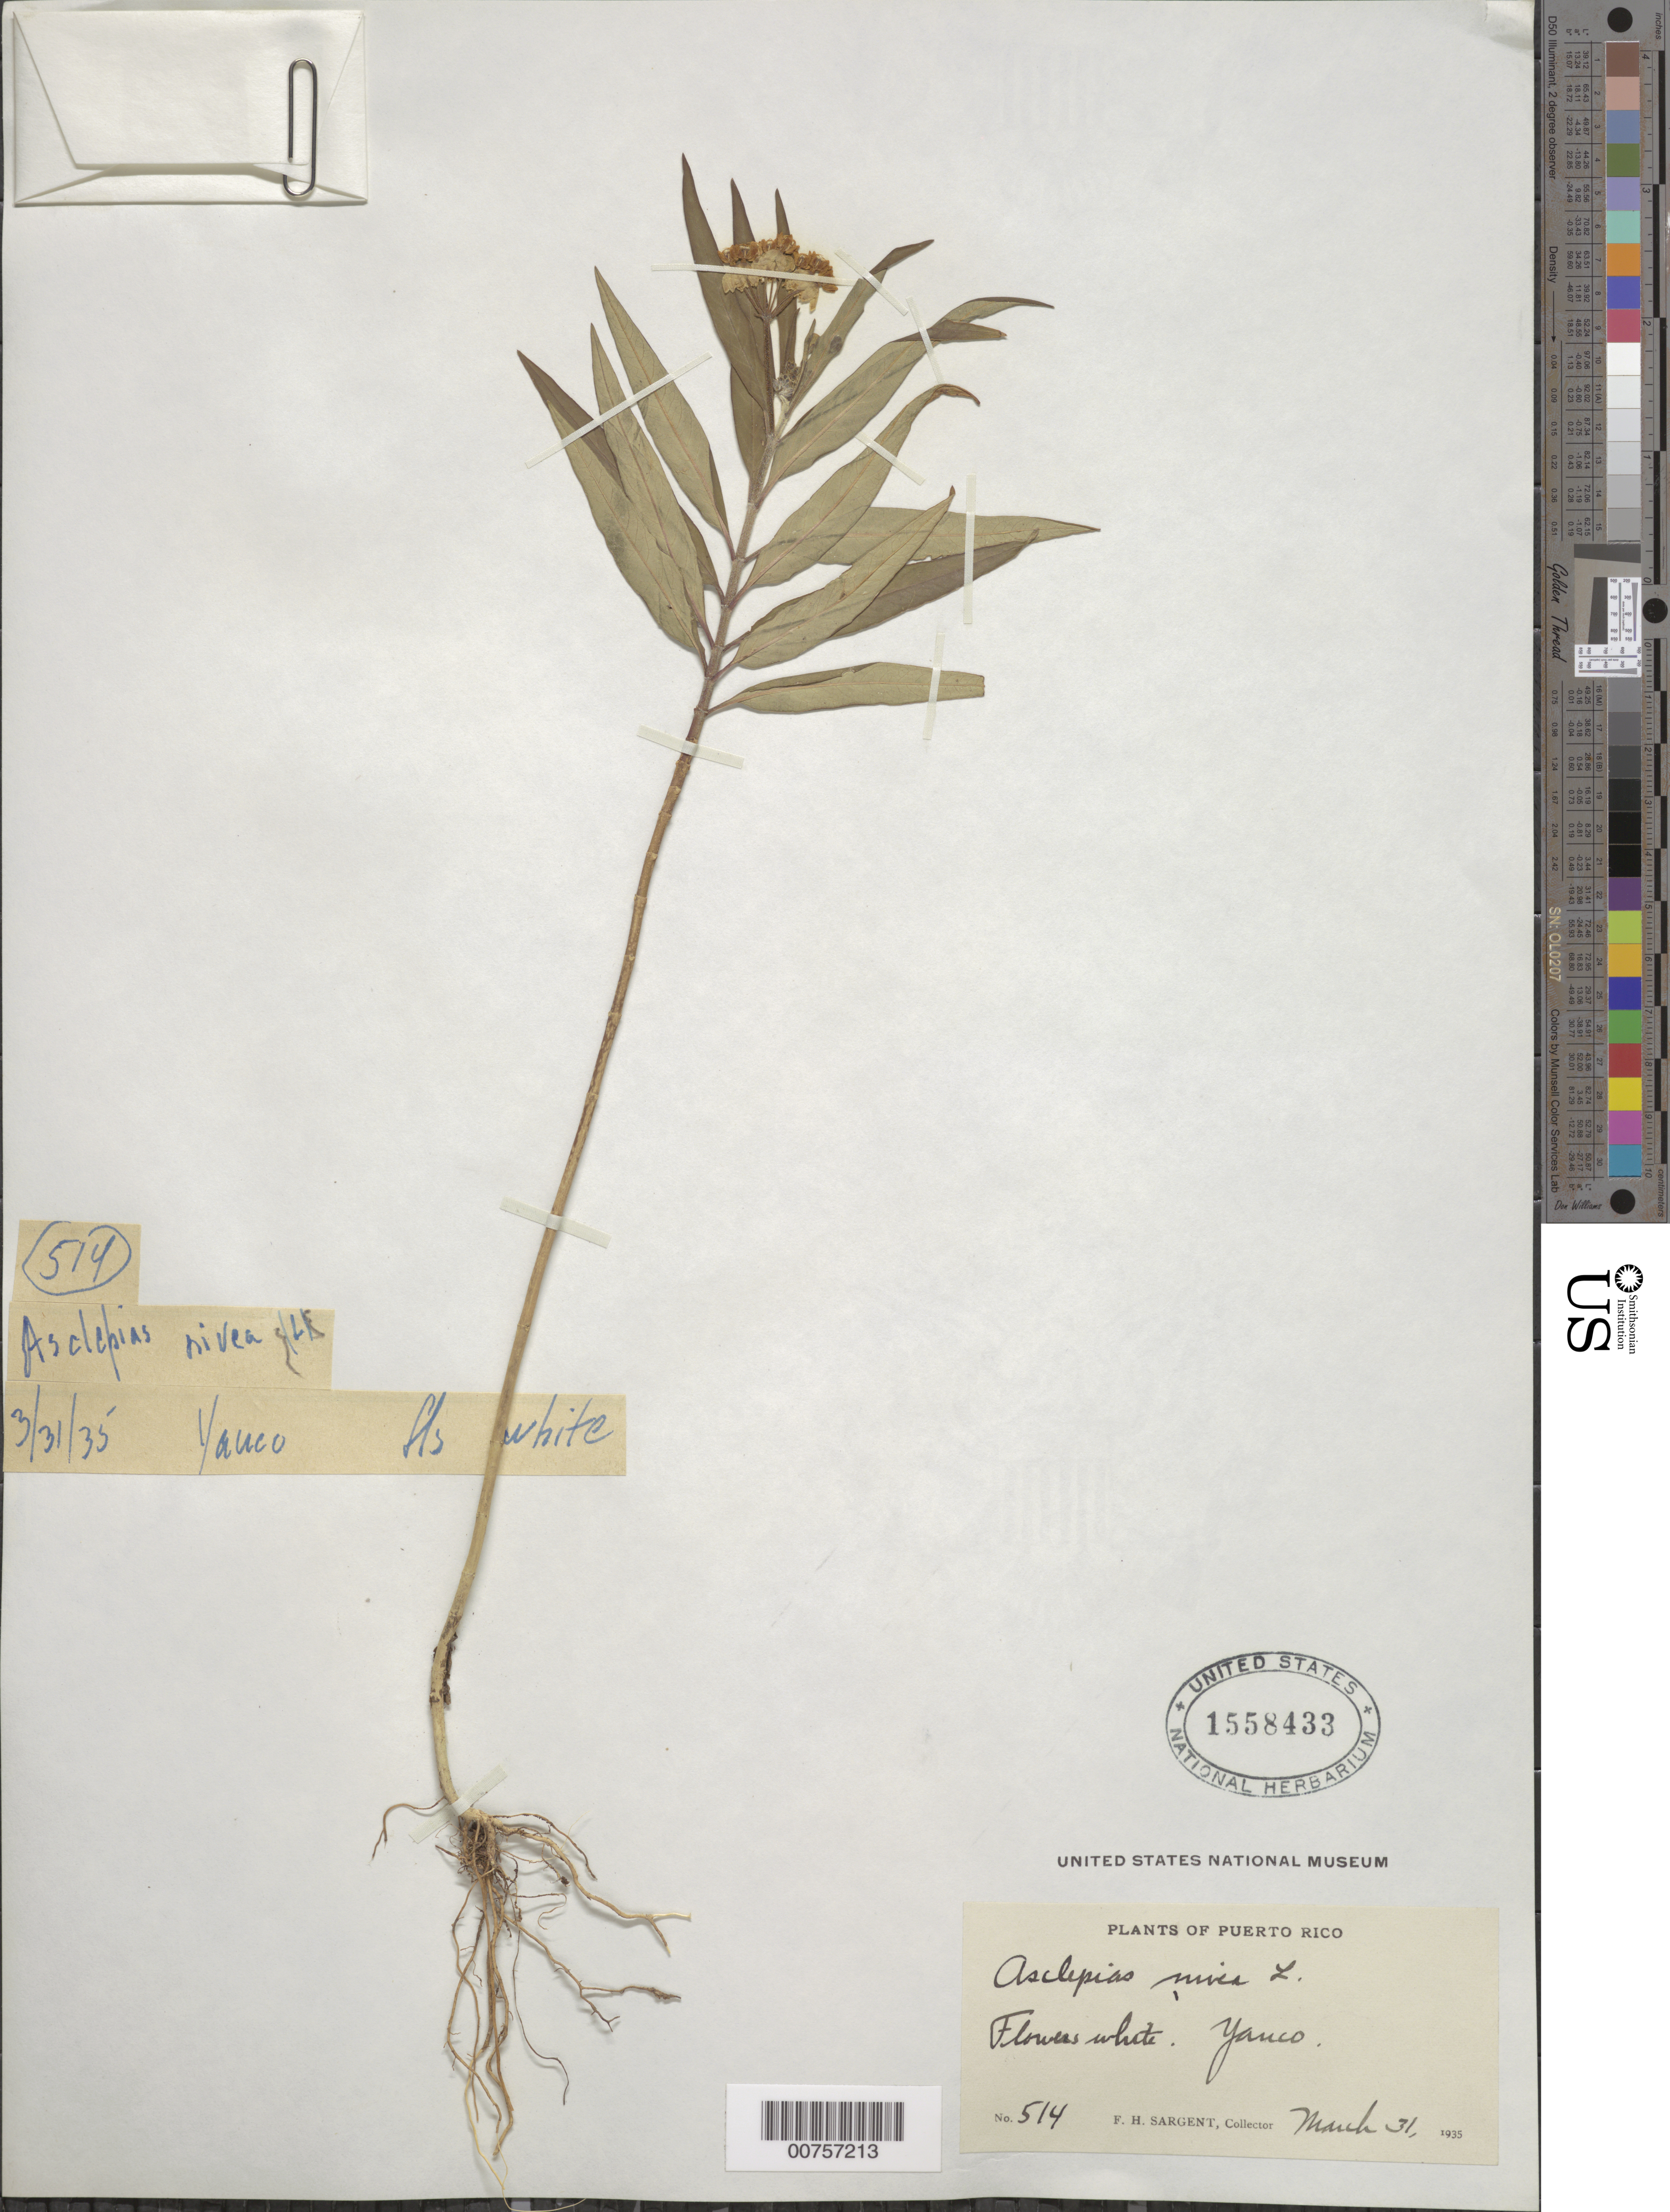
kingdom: Plantae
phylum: Tracheophyta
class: Magnoliopsida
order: Gentianales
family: Apocynaceae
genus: Asclepias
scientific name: Asclepias nivea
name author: L.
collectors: F. H. Sargent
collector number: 514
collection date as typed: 31 Mar 1935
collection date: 1935-03-31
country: Puerto Rico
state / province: Yauco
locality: Yauco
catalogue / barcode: US 1558433